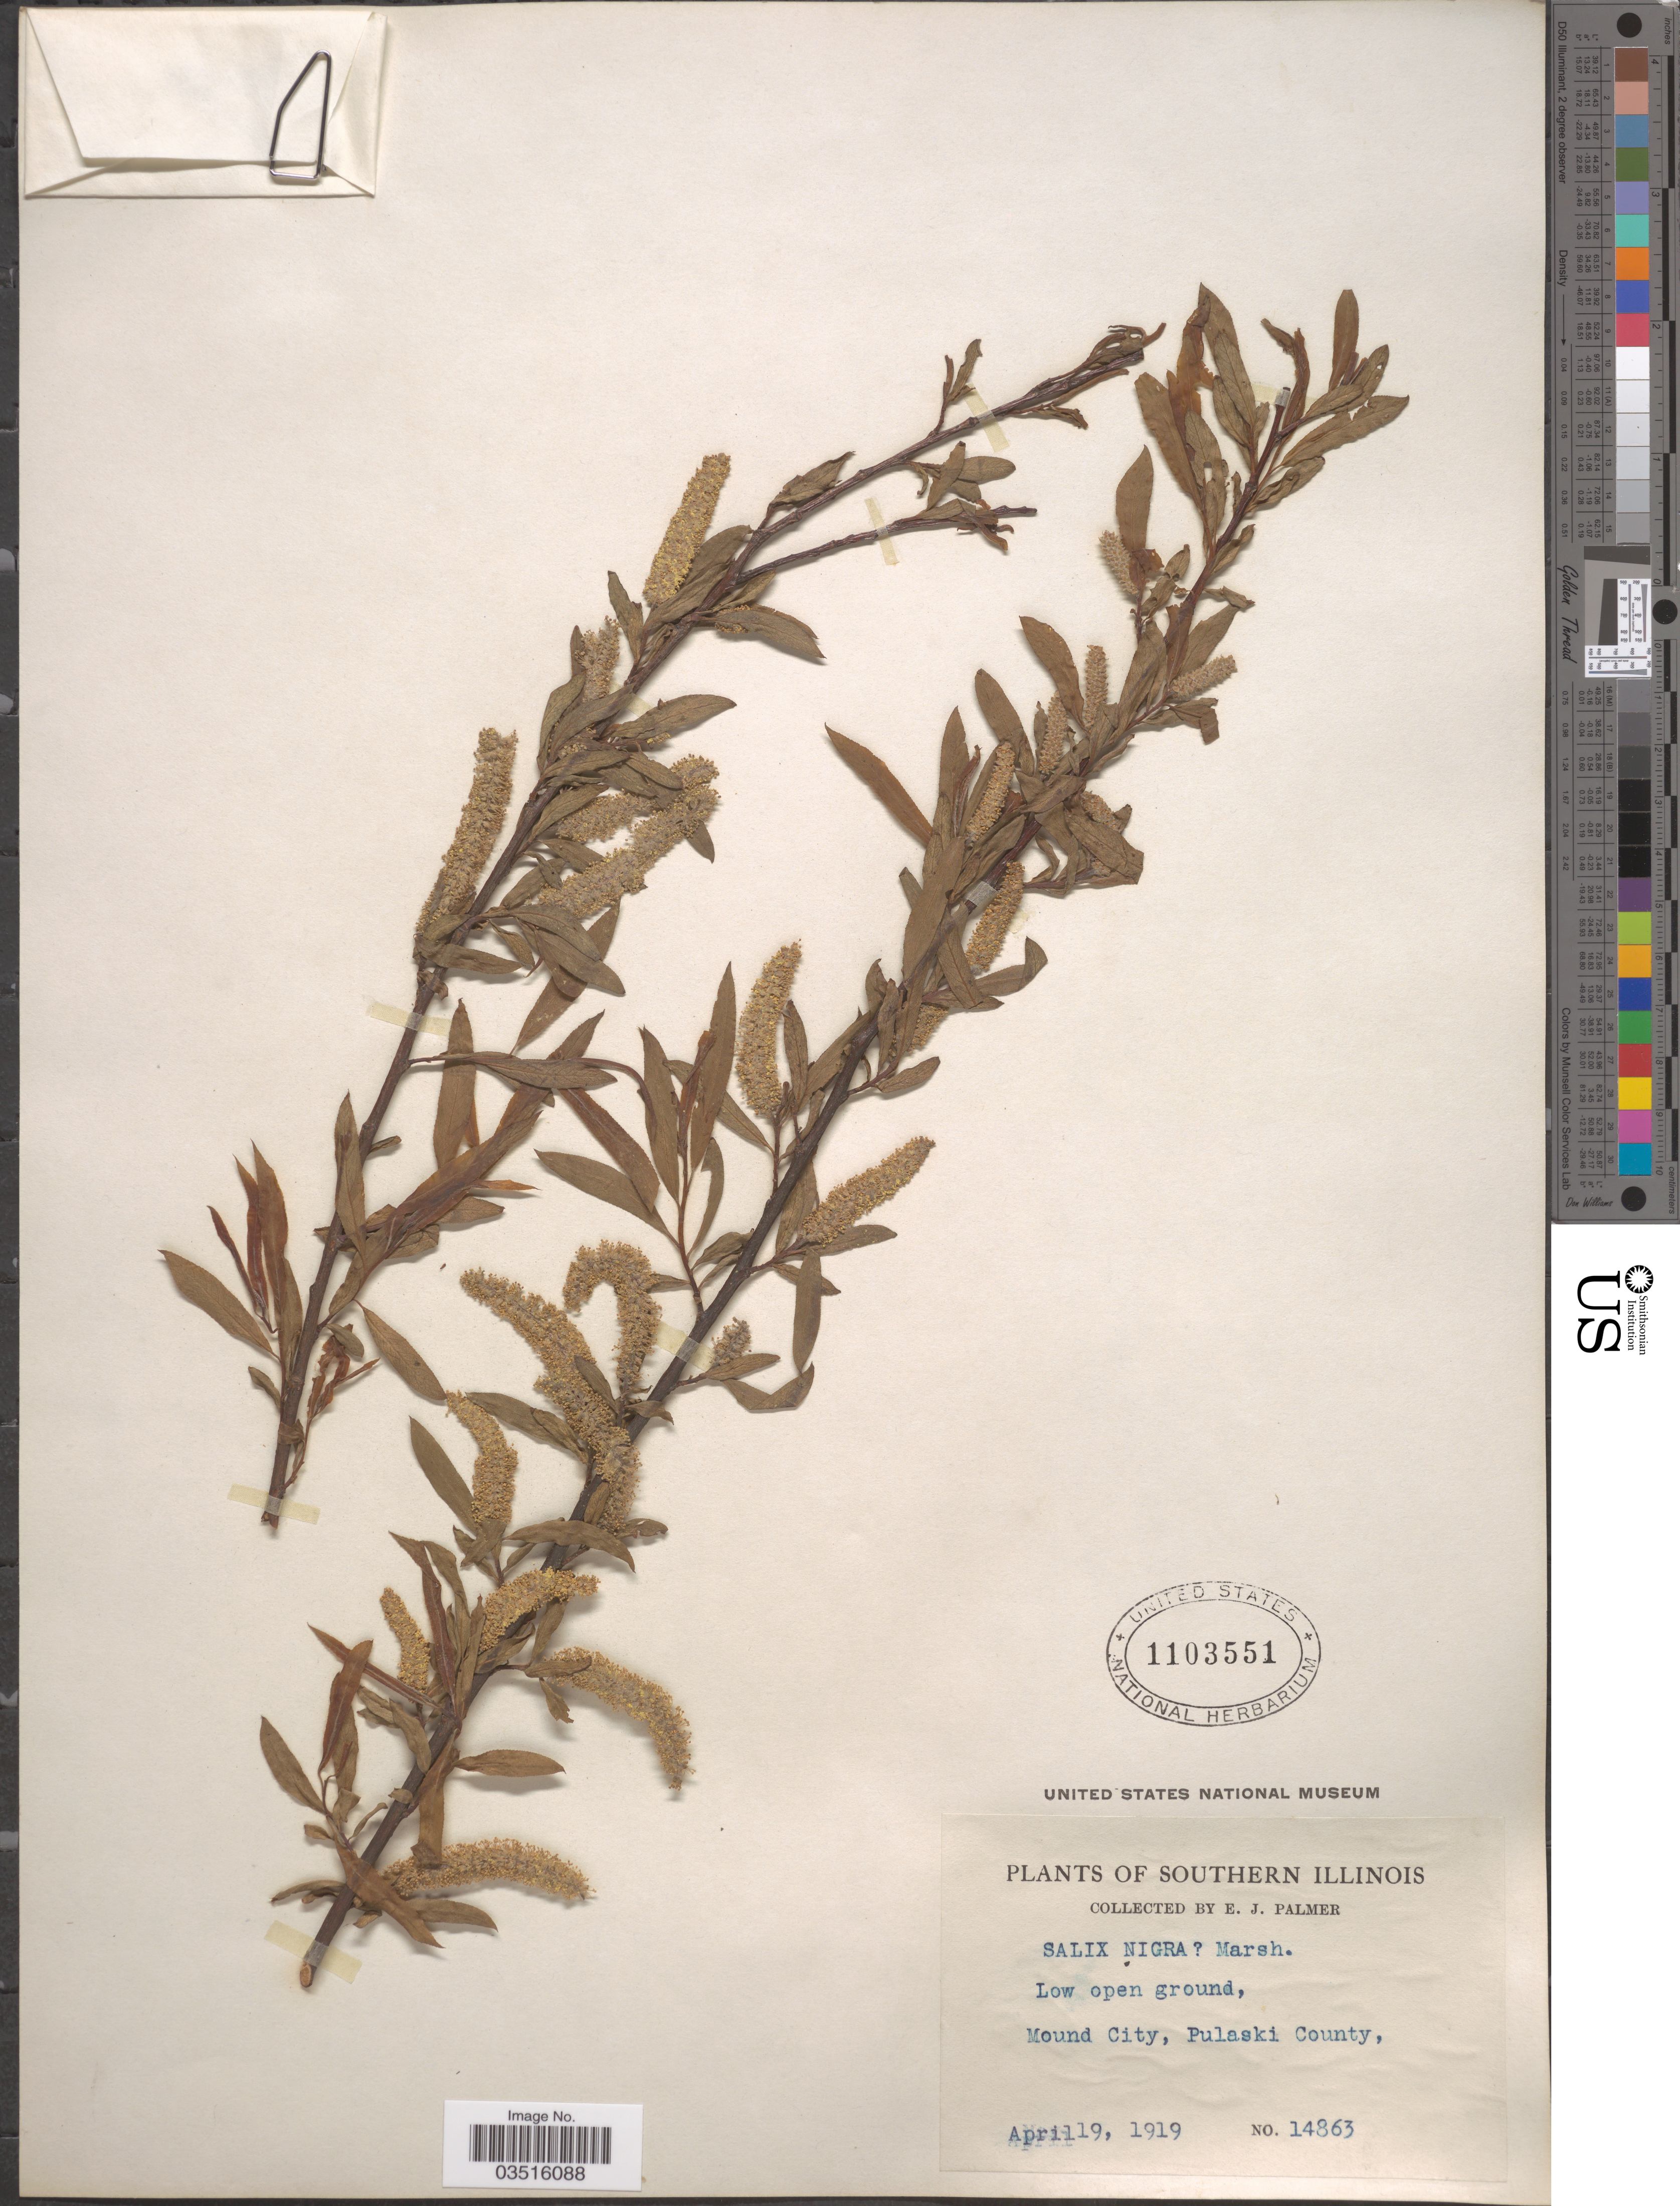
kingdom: Plantae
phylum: Tracheophyta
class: Magnoliopsida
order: Malpighiales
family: Salicaceae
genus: Salix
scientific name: Salix nigra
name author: Marshall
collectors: E. J. Palmer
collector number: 14863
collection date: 1919-04-19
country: United States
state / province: Illinois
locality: Southern Illinois. Low ground open, Mound City, Pulaski County.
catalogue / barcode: US 1103551